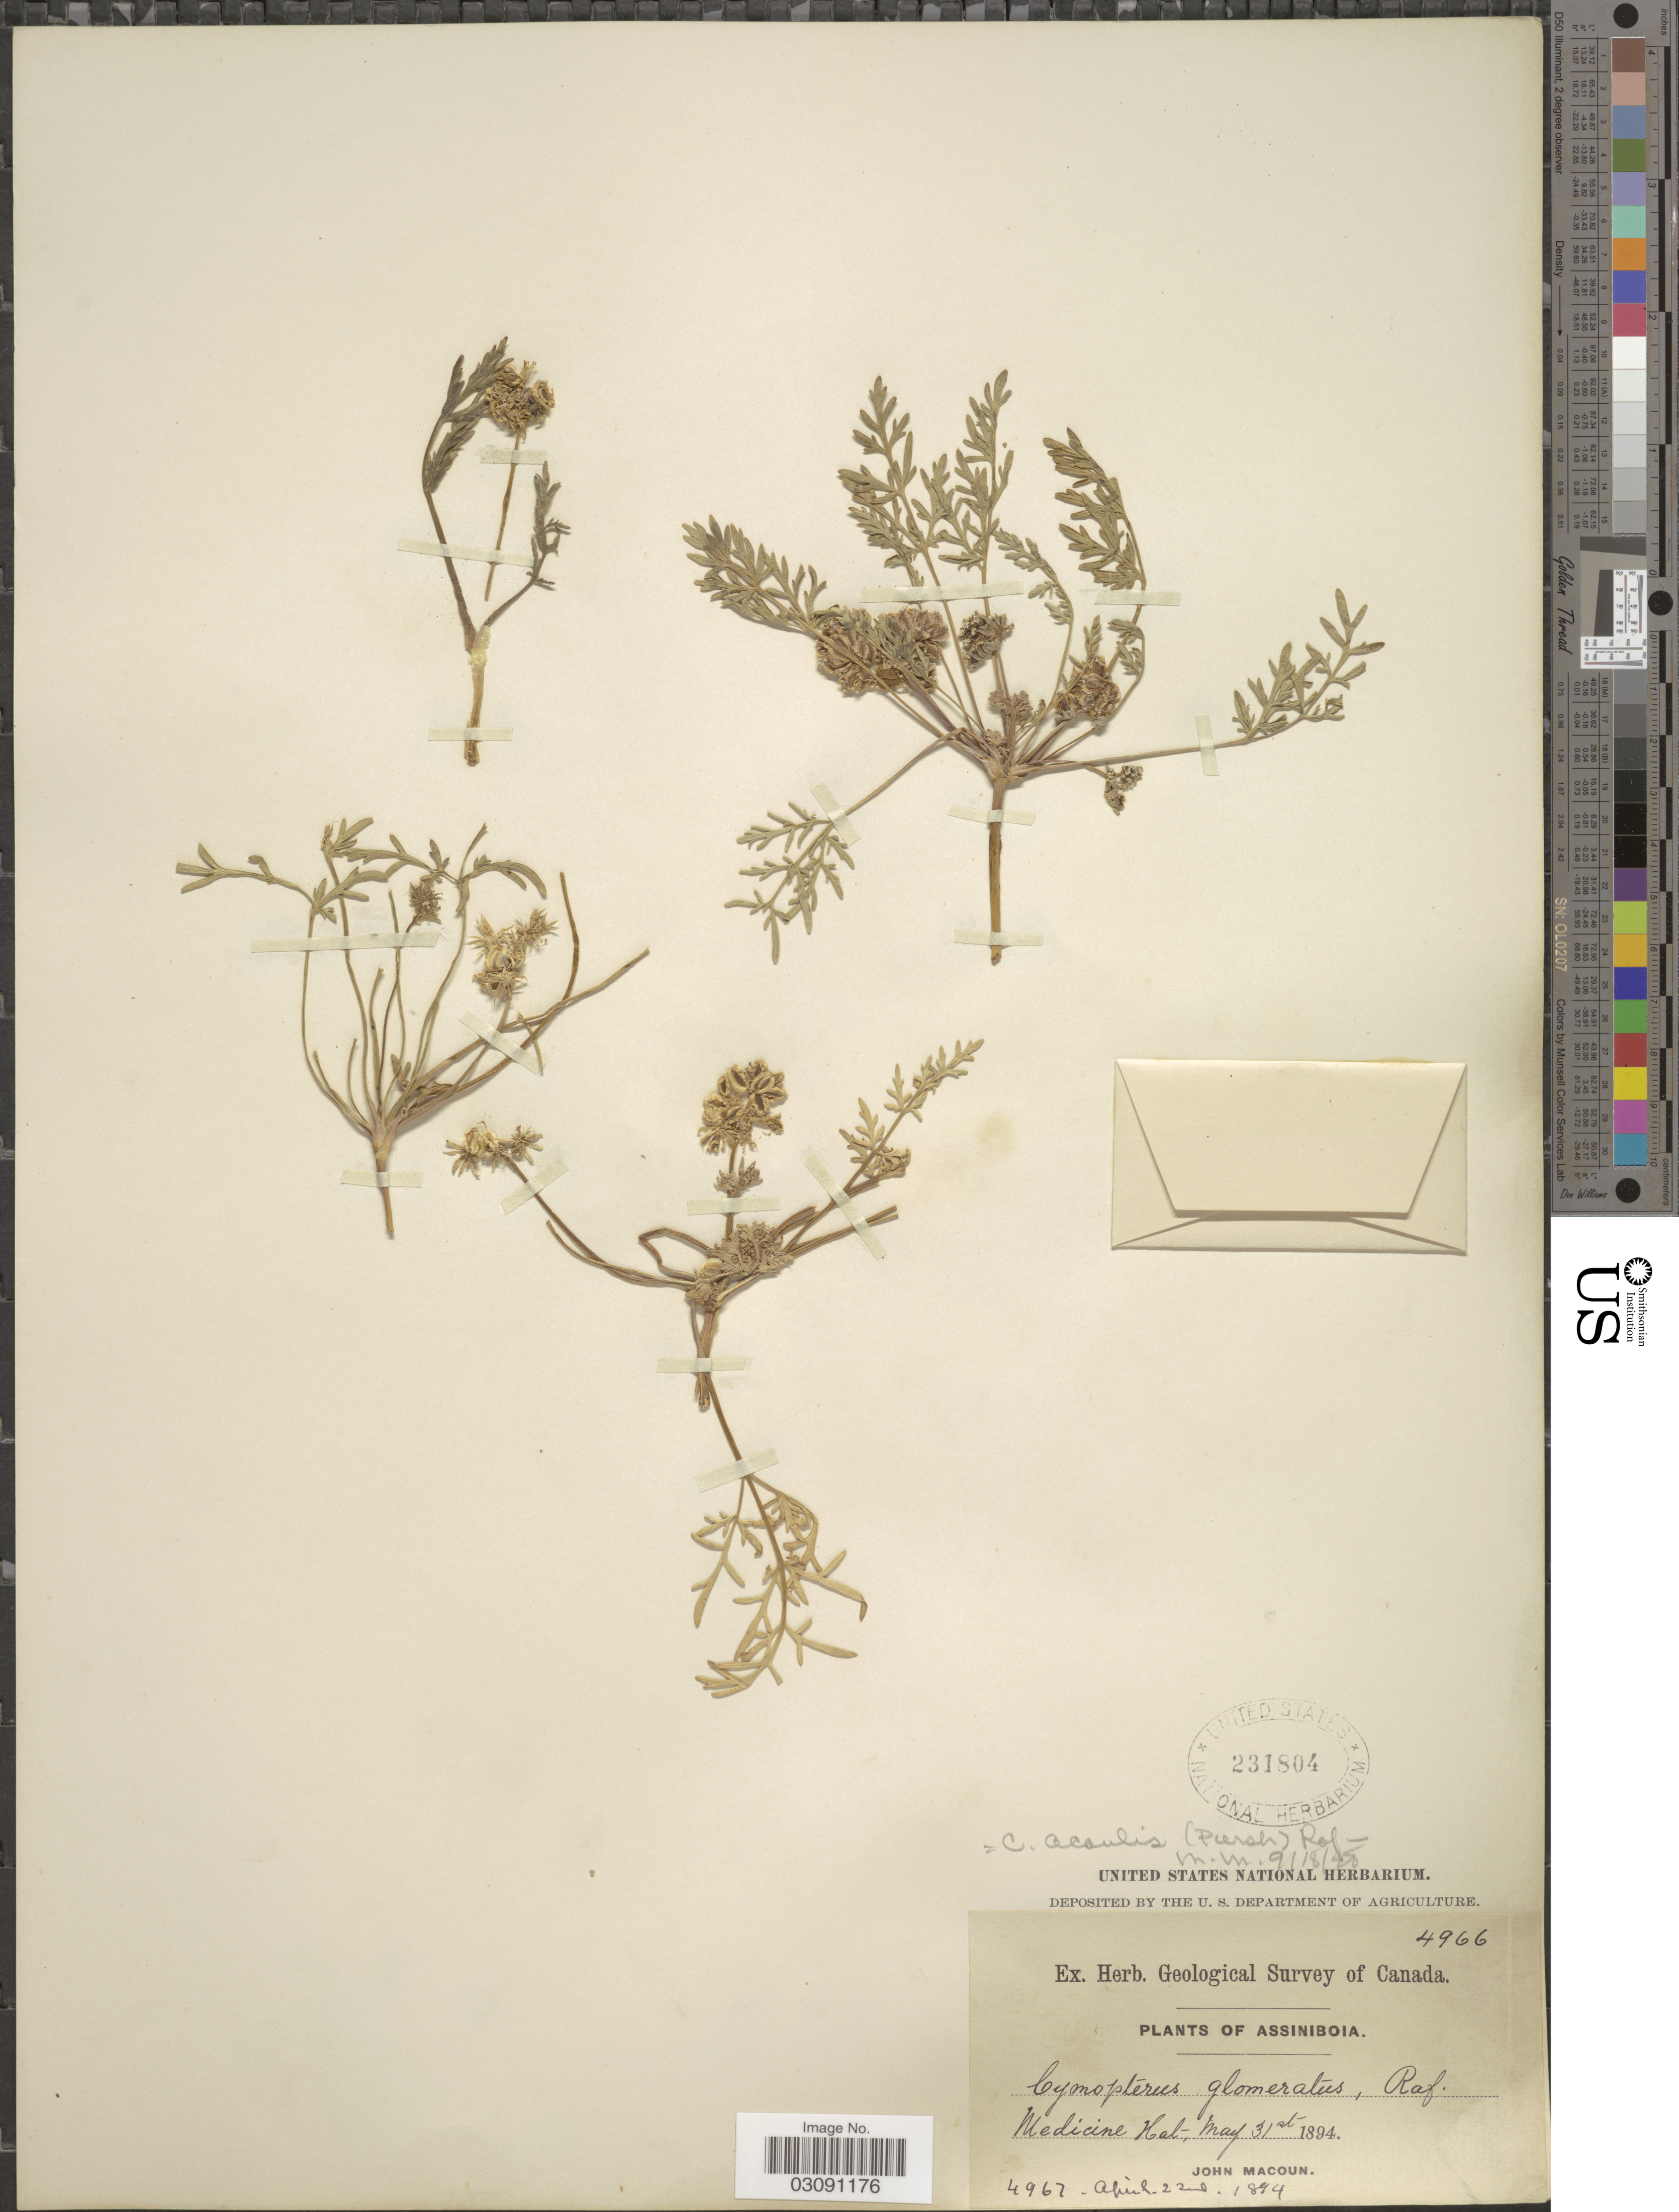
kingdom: Plantae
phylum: Tracheophyta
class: Magnoliopsida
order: Apiales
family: Apiaceae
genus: Cymopterus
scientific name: Cymopterus acaulis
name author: (Pursh) Raf.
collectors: J. Macoun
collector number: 4966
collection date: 1894-05-31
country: Canada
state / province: Alberta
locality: Assiniboia. Medicine Hat.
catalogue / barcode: US 231804